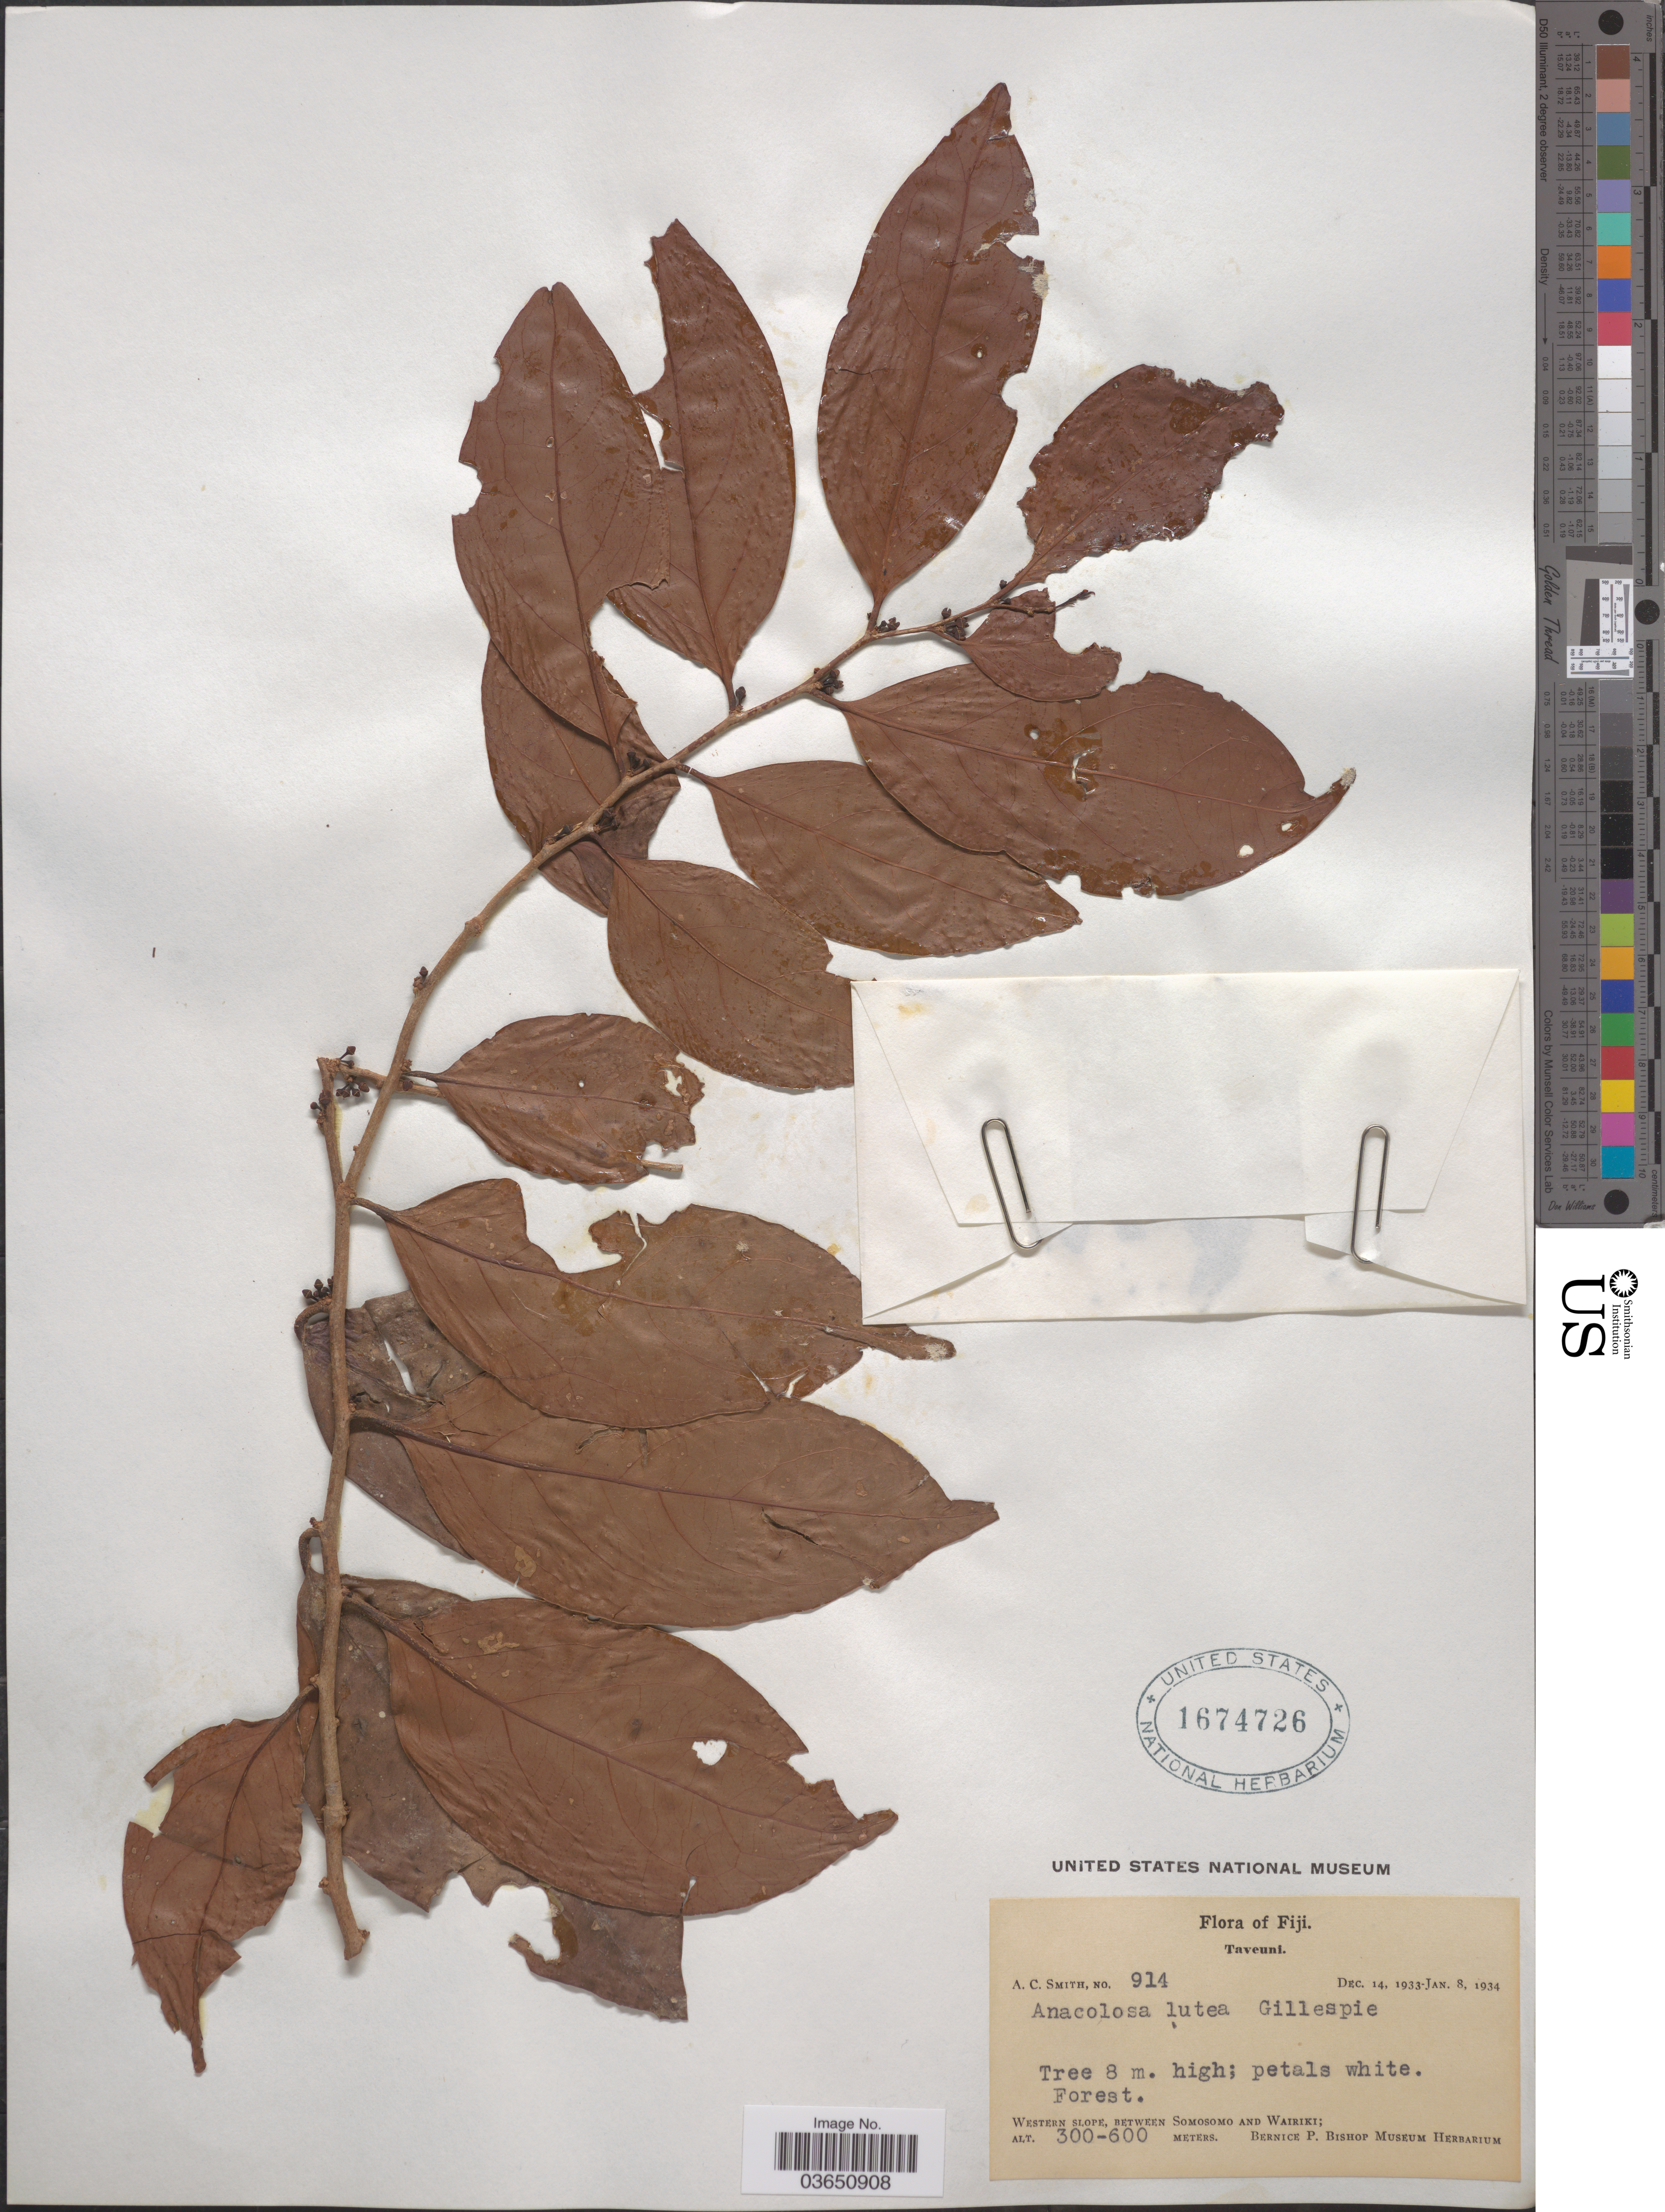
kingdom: Plantae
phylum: Tracheophyta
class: Magnoliopsida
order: Santalales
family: Aptandraceae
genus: Anacolosa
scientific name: Anacolosa lutea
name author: Gillespie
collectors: A. C. Smith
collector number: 914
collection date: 1933-12-14/1934-01-08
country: Fiji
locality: Taveuni. Western slope, between Somosomo and Wairiki.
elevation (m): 300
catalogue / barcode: US 1674726